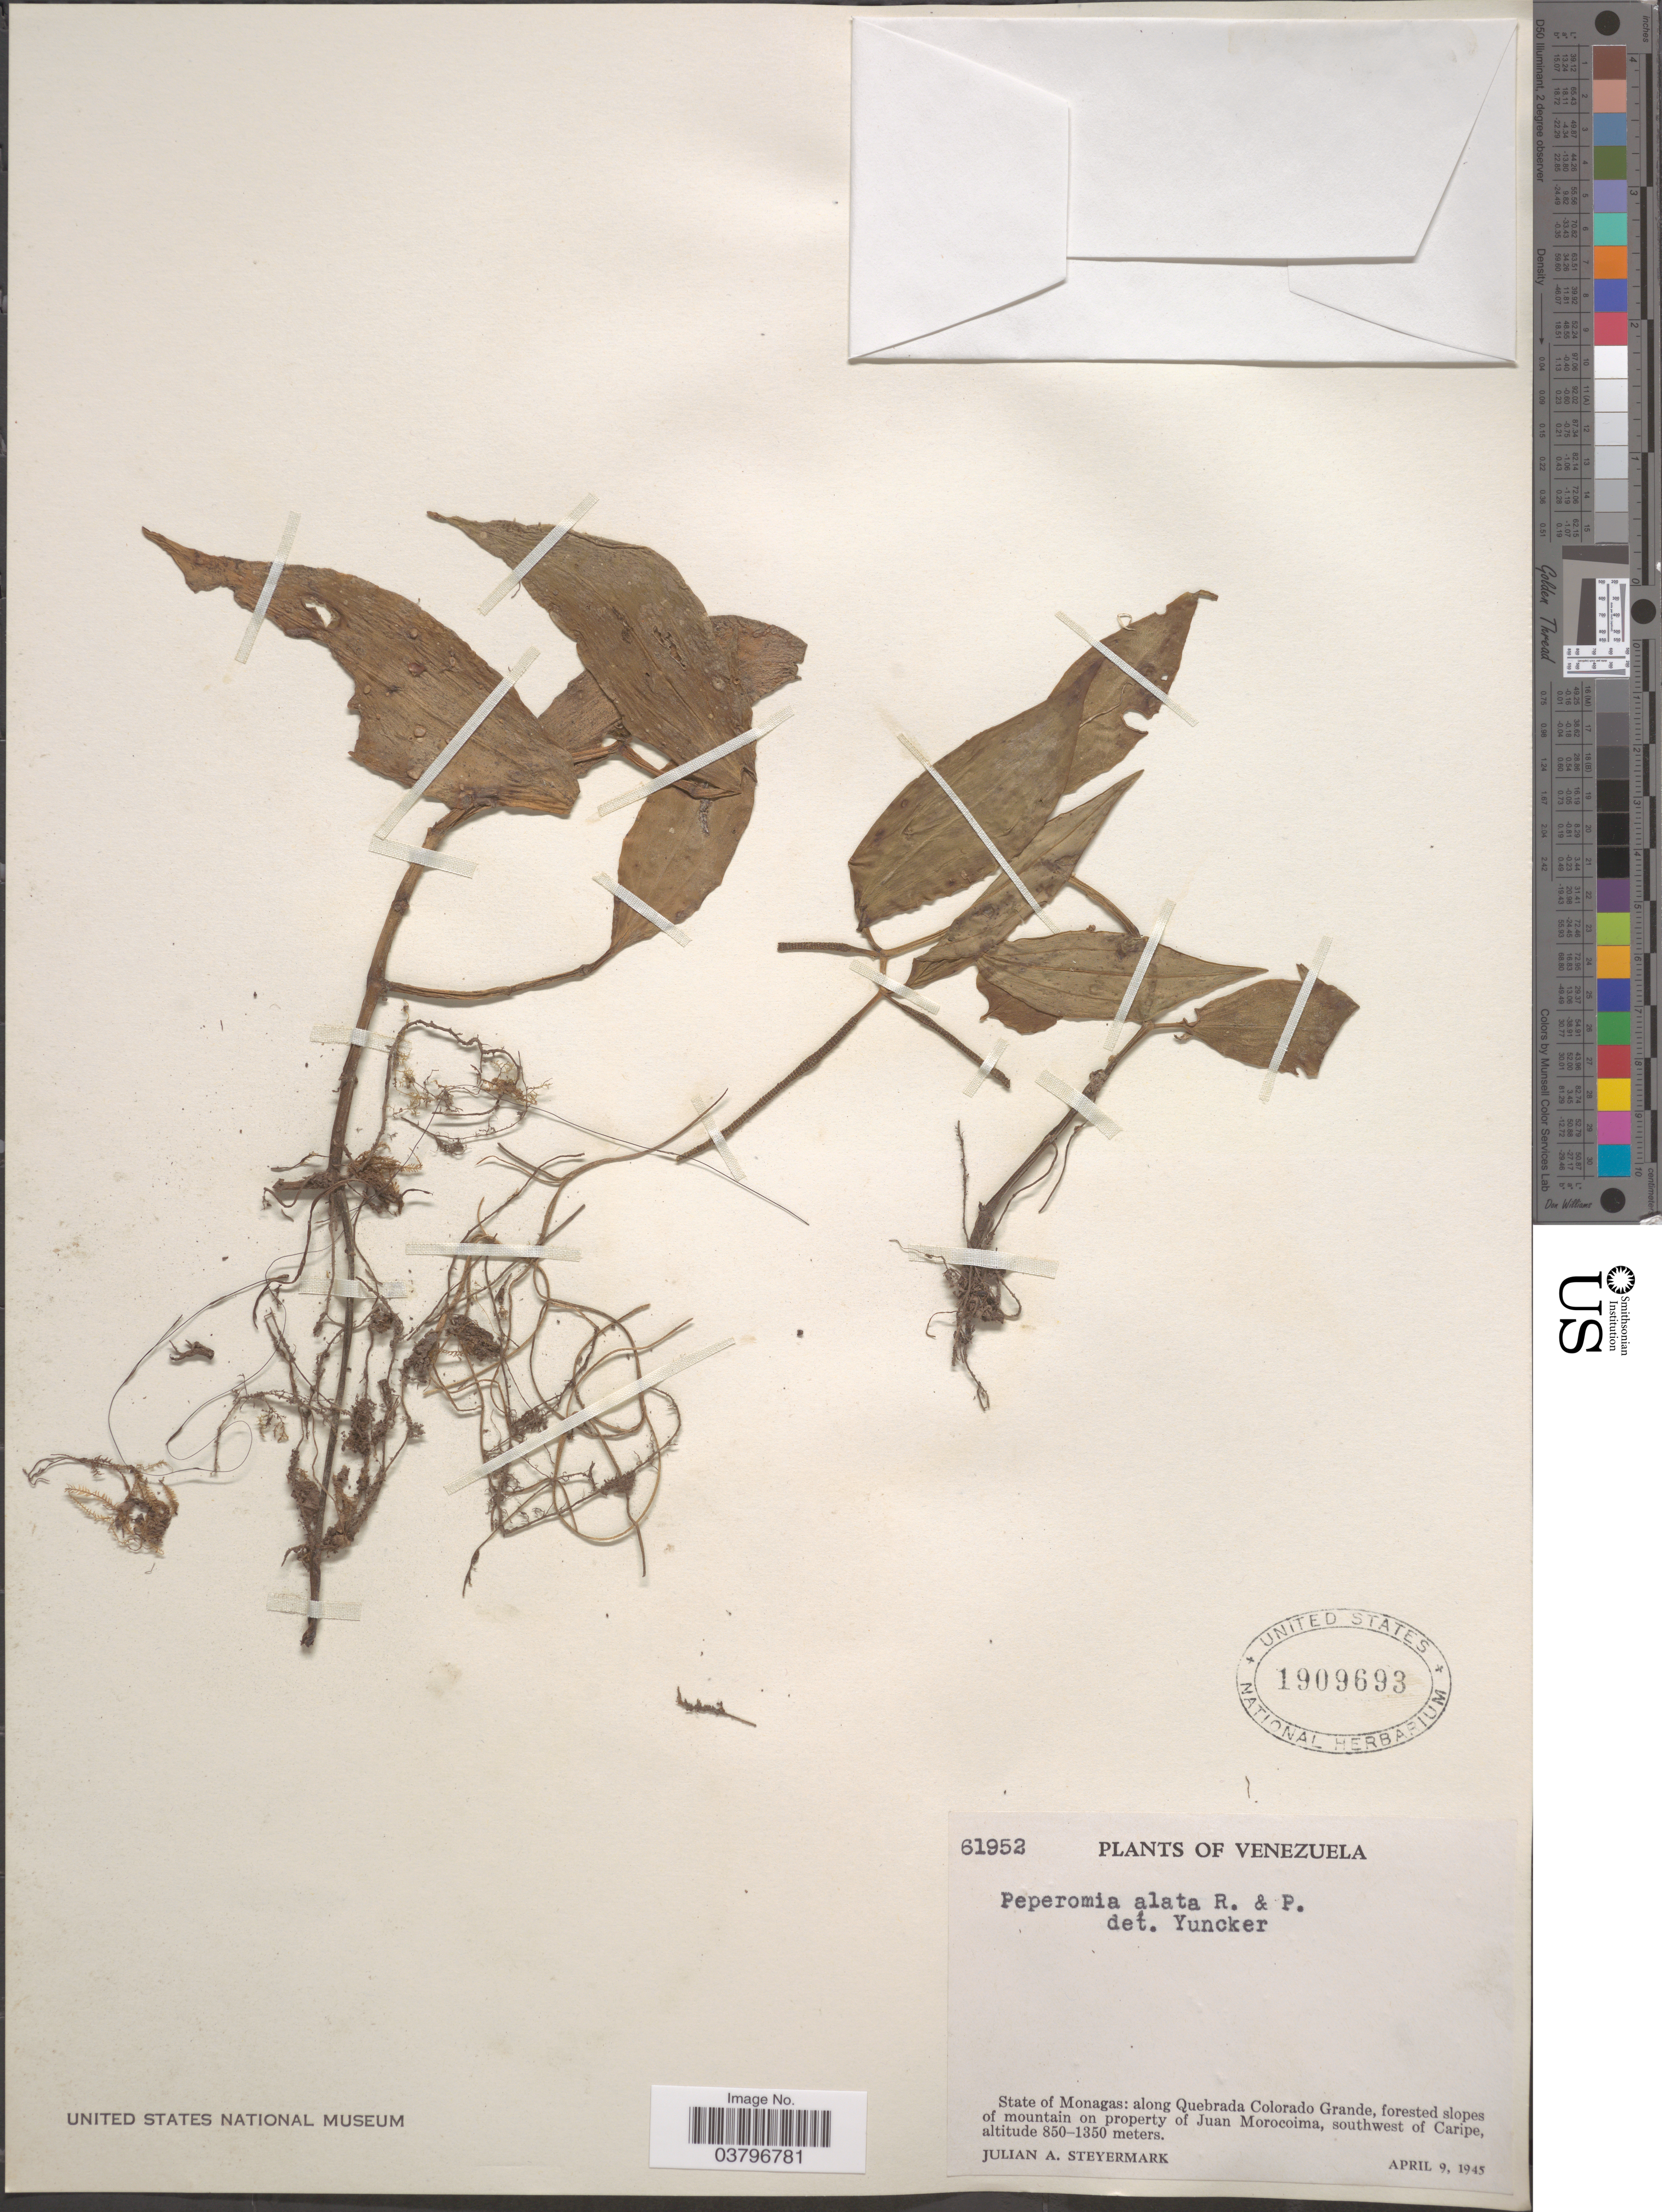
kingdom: Plantae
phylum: Tracheophyta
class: Magnoliopsida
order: Piperales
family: Piperaceae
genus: Peperomia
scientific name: Peperomia alata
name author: Ruiz & Pav.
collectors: J. Steyermark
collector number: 61952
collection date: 1945-04-09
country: Venezuela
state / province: Monagas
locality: Along Quebrada Colorado Grande, forested slopes of mountain on property of Juan Morocoima, southwest of Caripe.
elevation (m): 850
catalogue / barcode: US 1909693